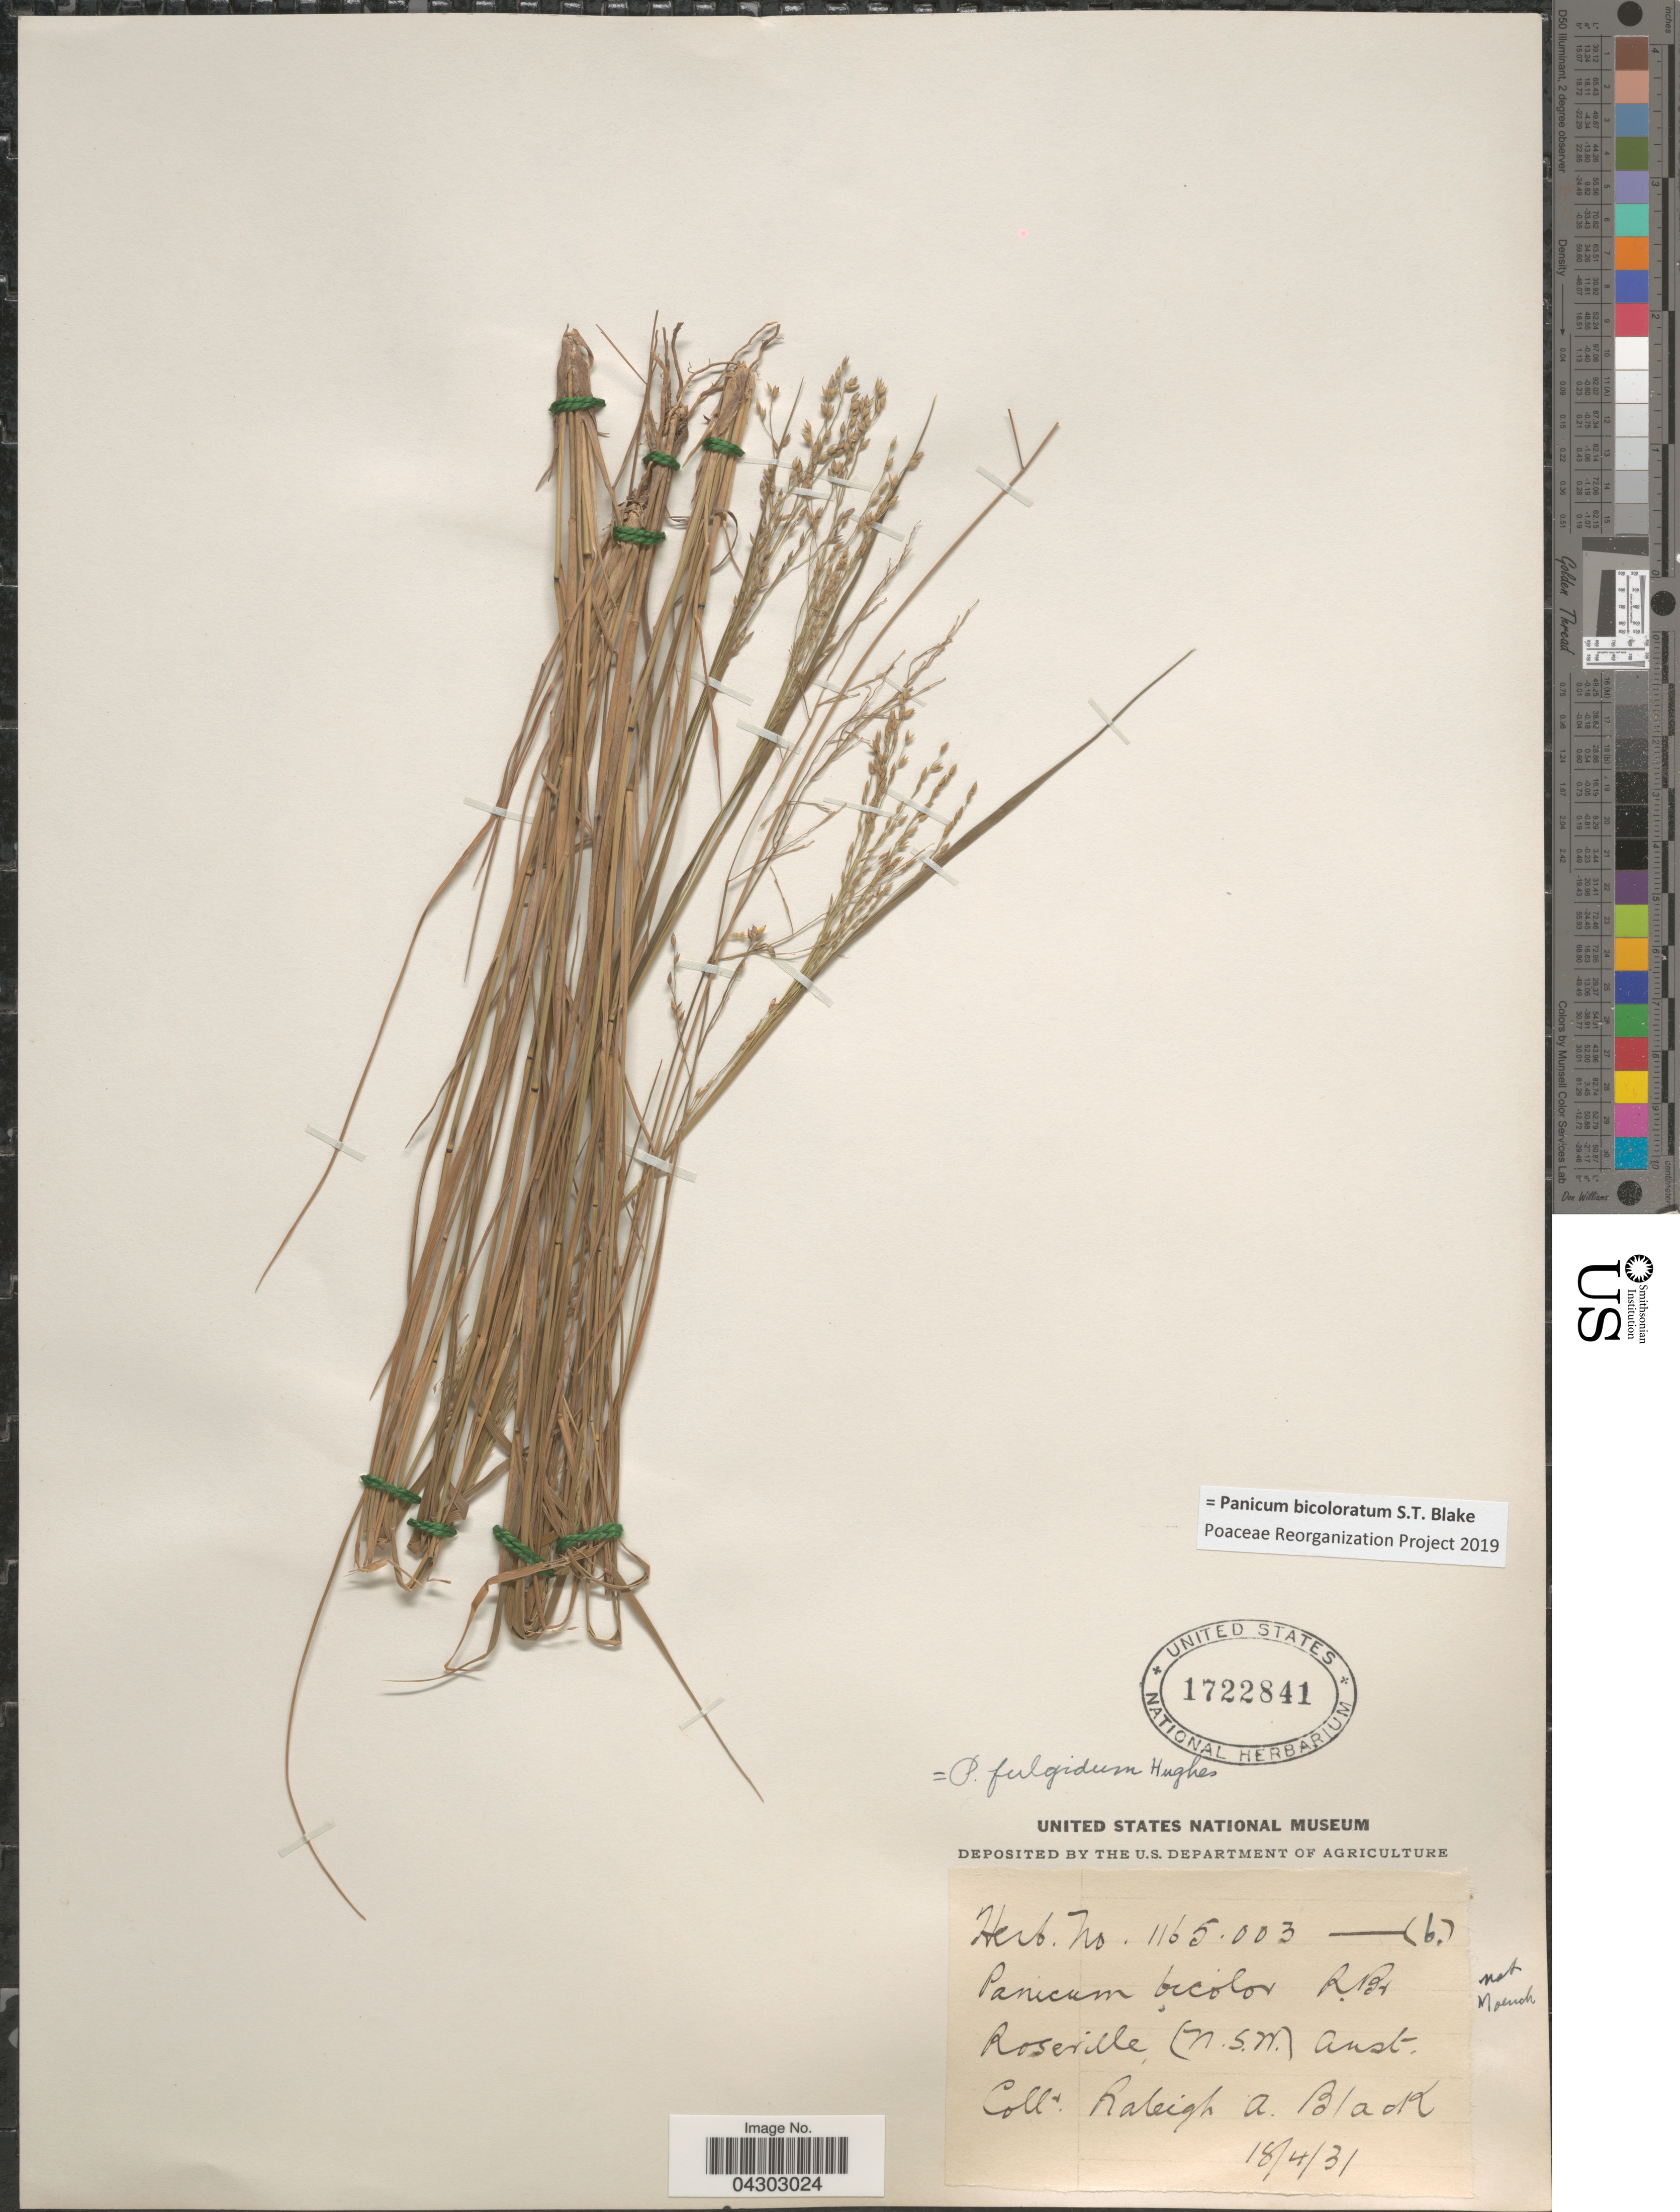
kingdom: Plantae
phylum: Tracheophyta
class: Liliopsida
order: Poales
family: Poaceae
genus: Panicum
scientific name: Panicum bicoloratum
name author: S.T. Blake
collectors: R. A. Black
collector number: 1165.003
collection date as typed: Transcribed d/m/y: 18/4/31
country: Australia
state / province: New South Wales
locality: Roseville.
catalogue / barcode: US 1722841